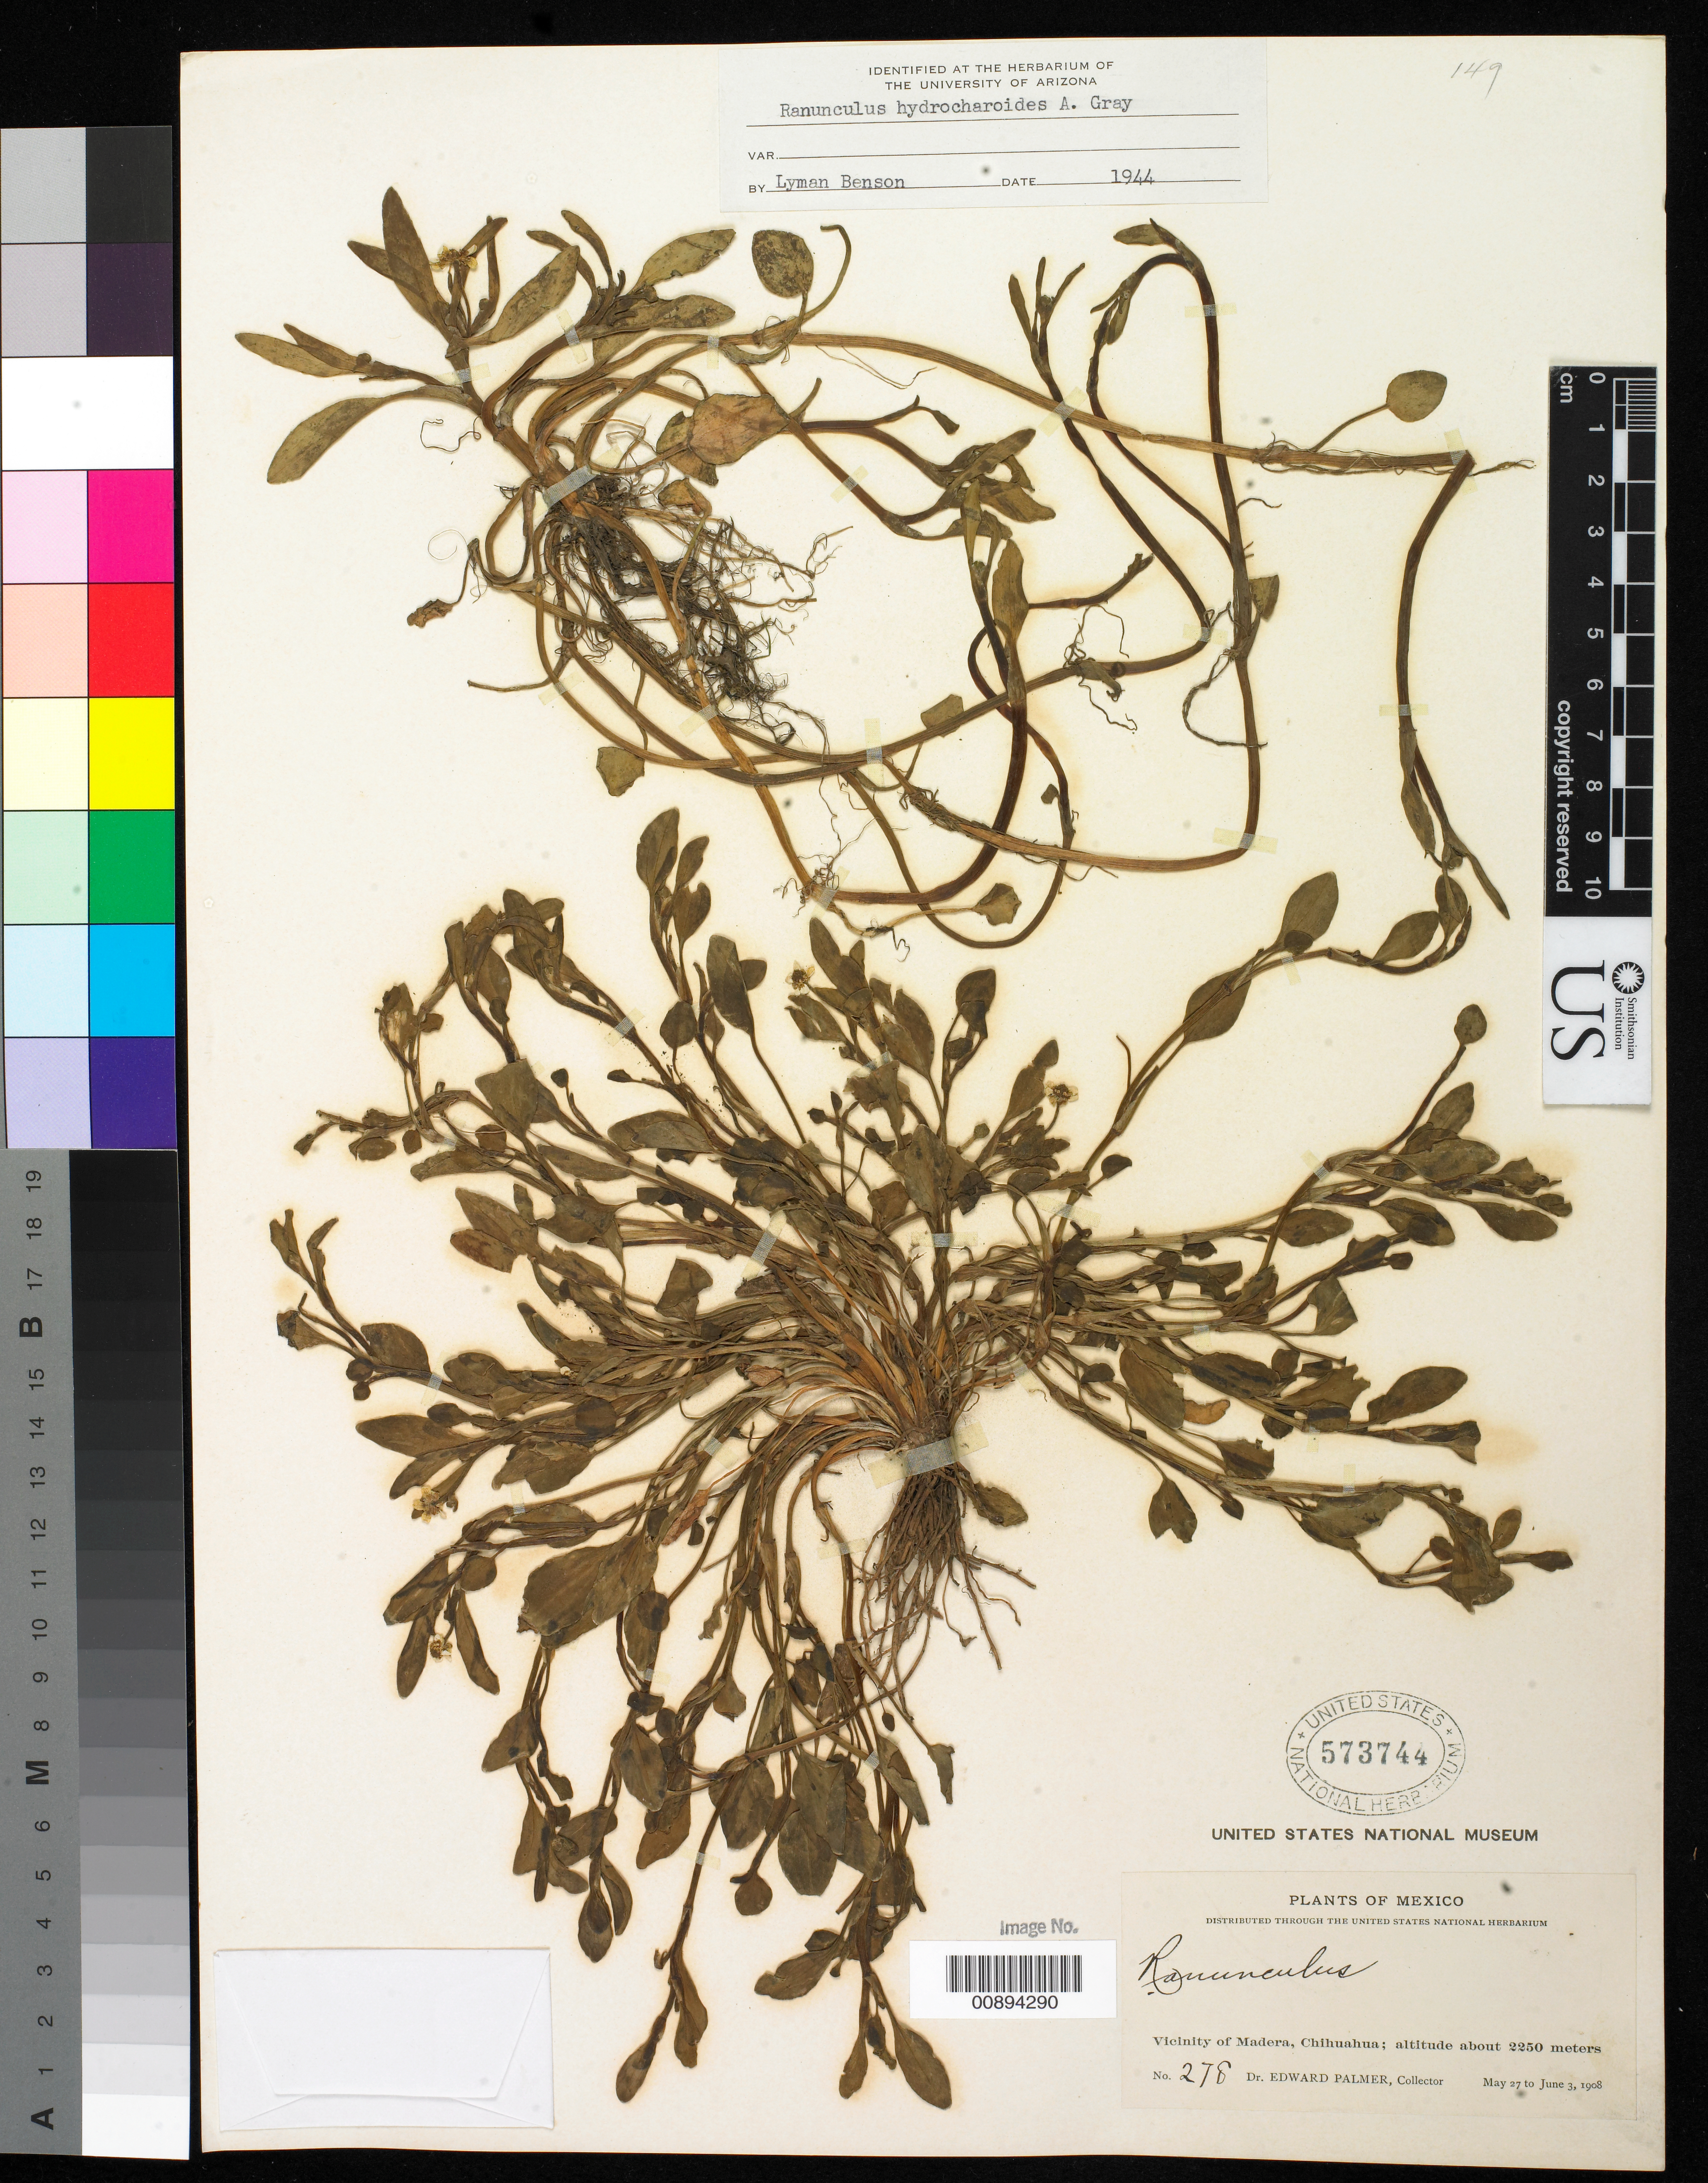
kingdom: Plantae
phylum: Tracheophyta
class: Magnoliopsida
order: Ranunculales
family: Ranunculaceae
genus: Ranunculus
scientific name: Ranunculus hydrocharoides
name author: A. Gray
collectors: E. Palmer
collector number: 278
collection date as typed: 27 May 1908 to 03 Jun 1908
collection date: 1908-05-27/1908-06-03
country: Mexico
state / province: Chihuahua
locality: Vicinity of Madera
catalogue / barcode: US 573744